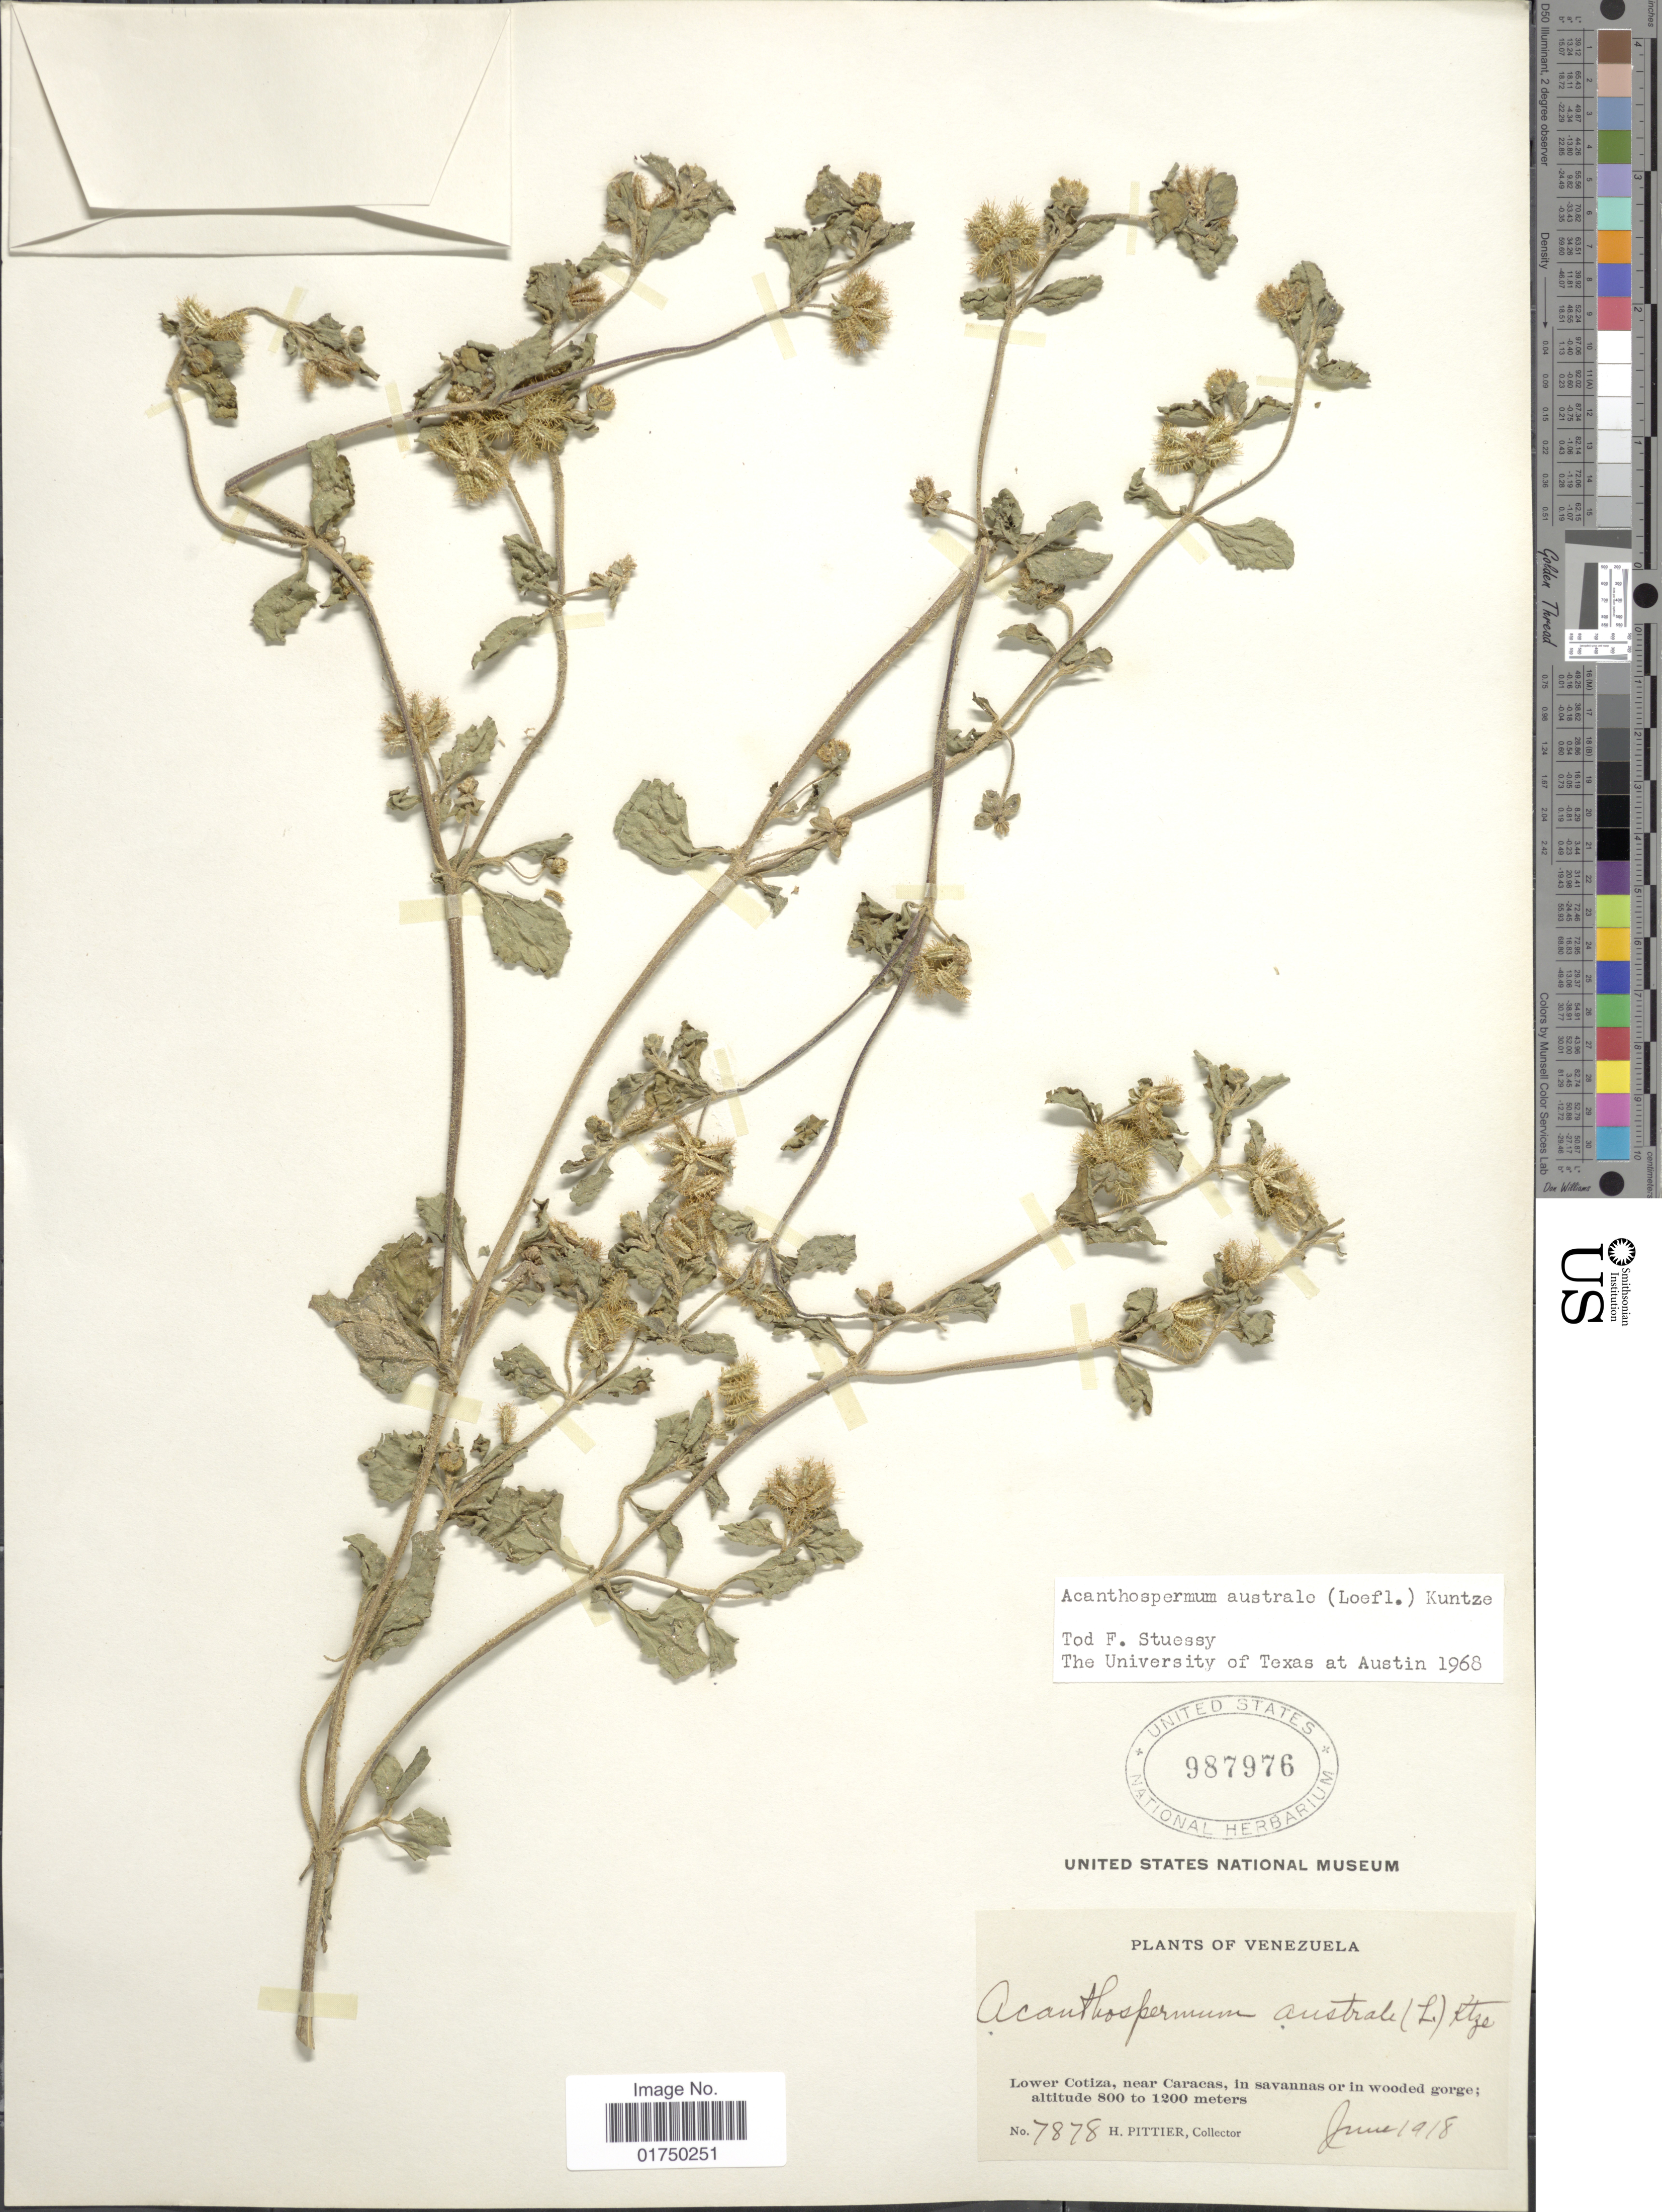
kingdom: Plantae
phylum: Tracheophyta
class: Magnoliopsida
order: Asterales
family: Asteraceae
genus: Acanthospermum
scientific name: Acanthospermum australe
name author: (Loefl.) Kuntze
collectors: H. F. Pittier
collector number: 7878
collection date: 1918-06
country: Venezuela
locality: Lower Cotiza, near Caracas, in savannas or in wooded gorge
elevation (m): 800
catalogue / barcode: US 987976